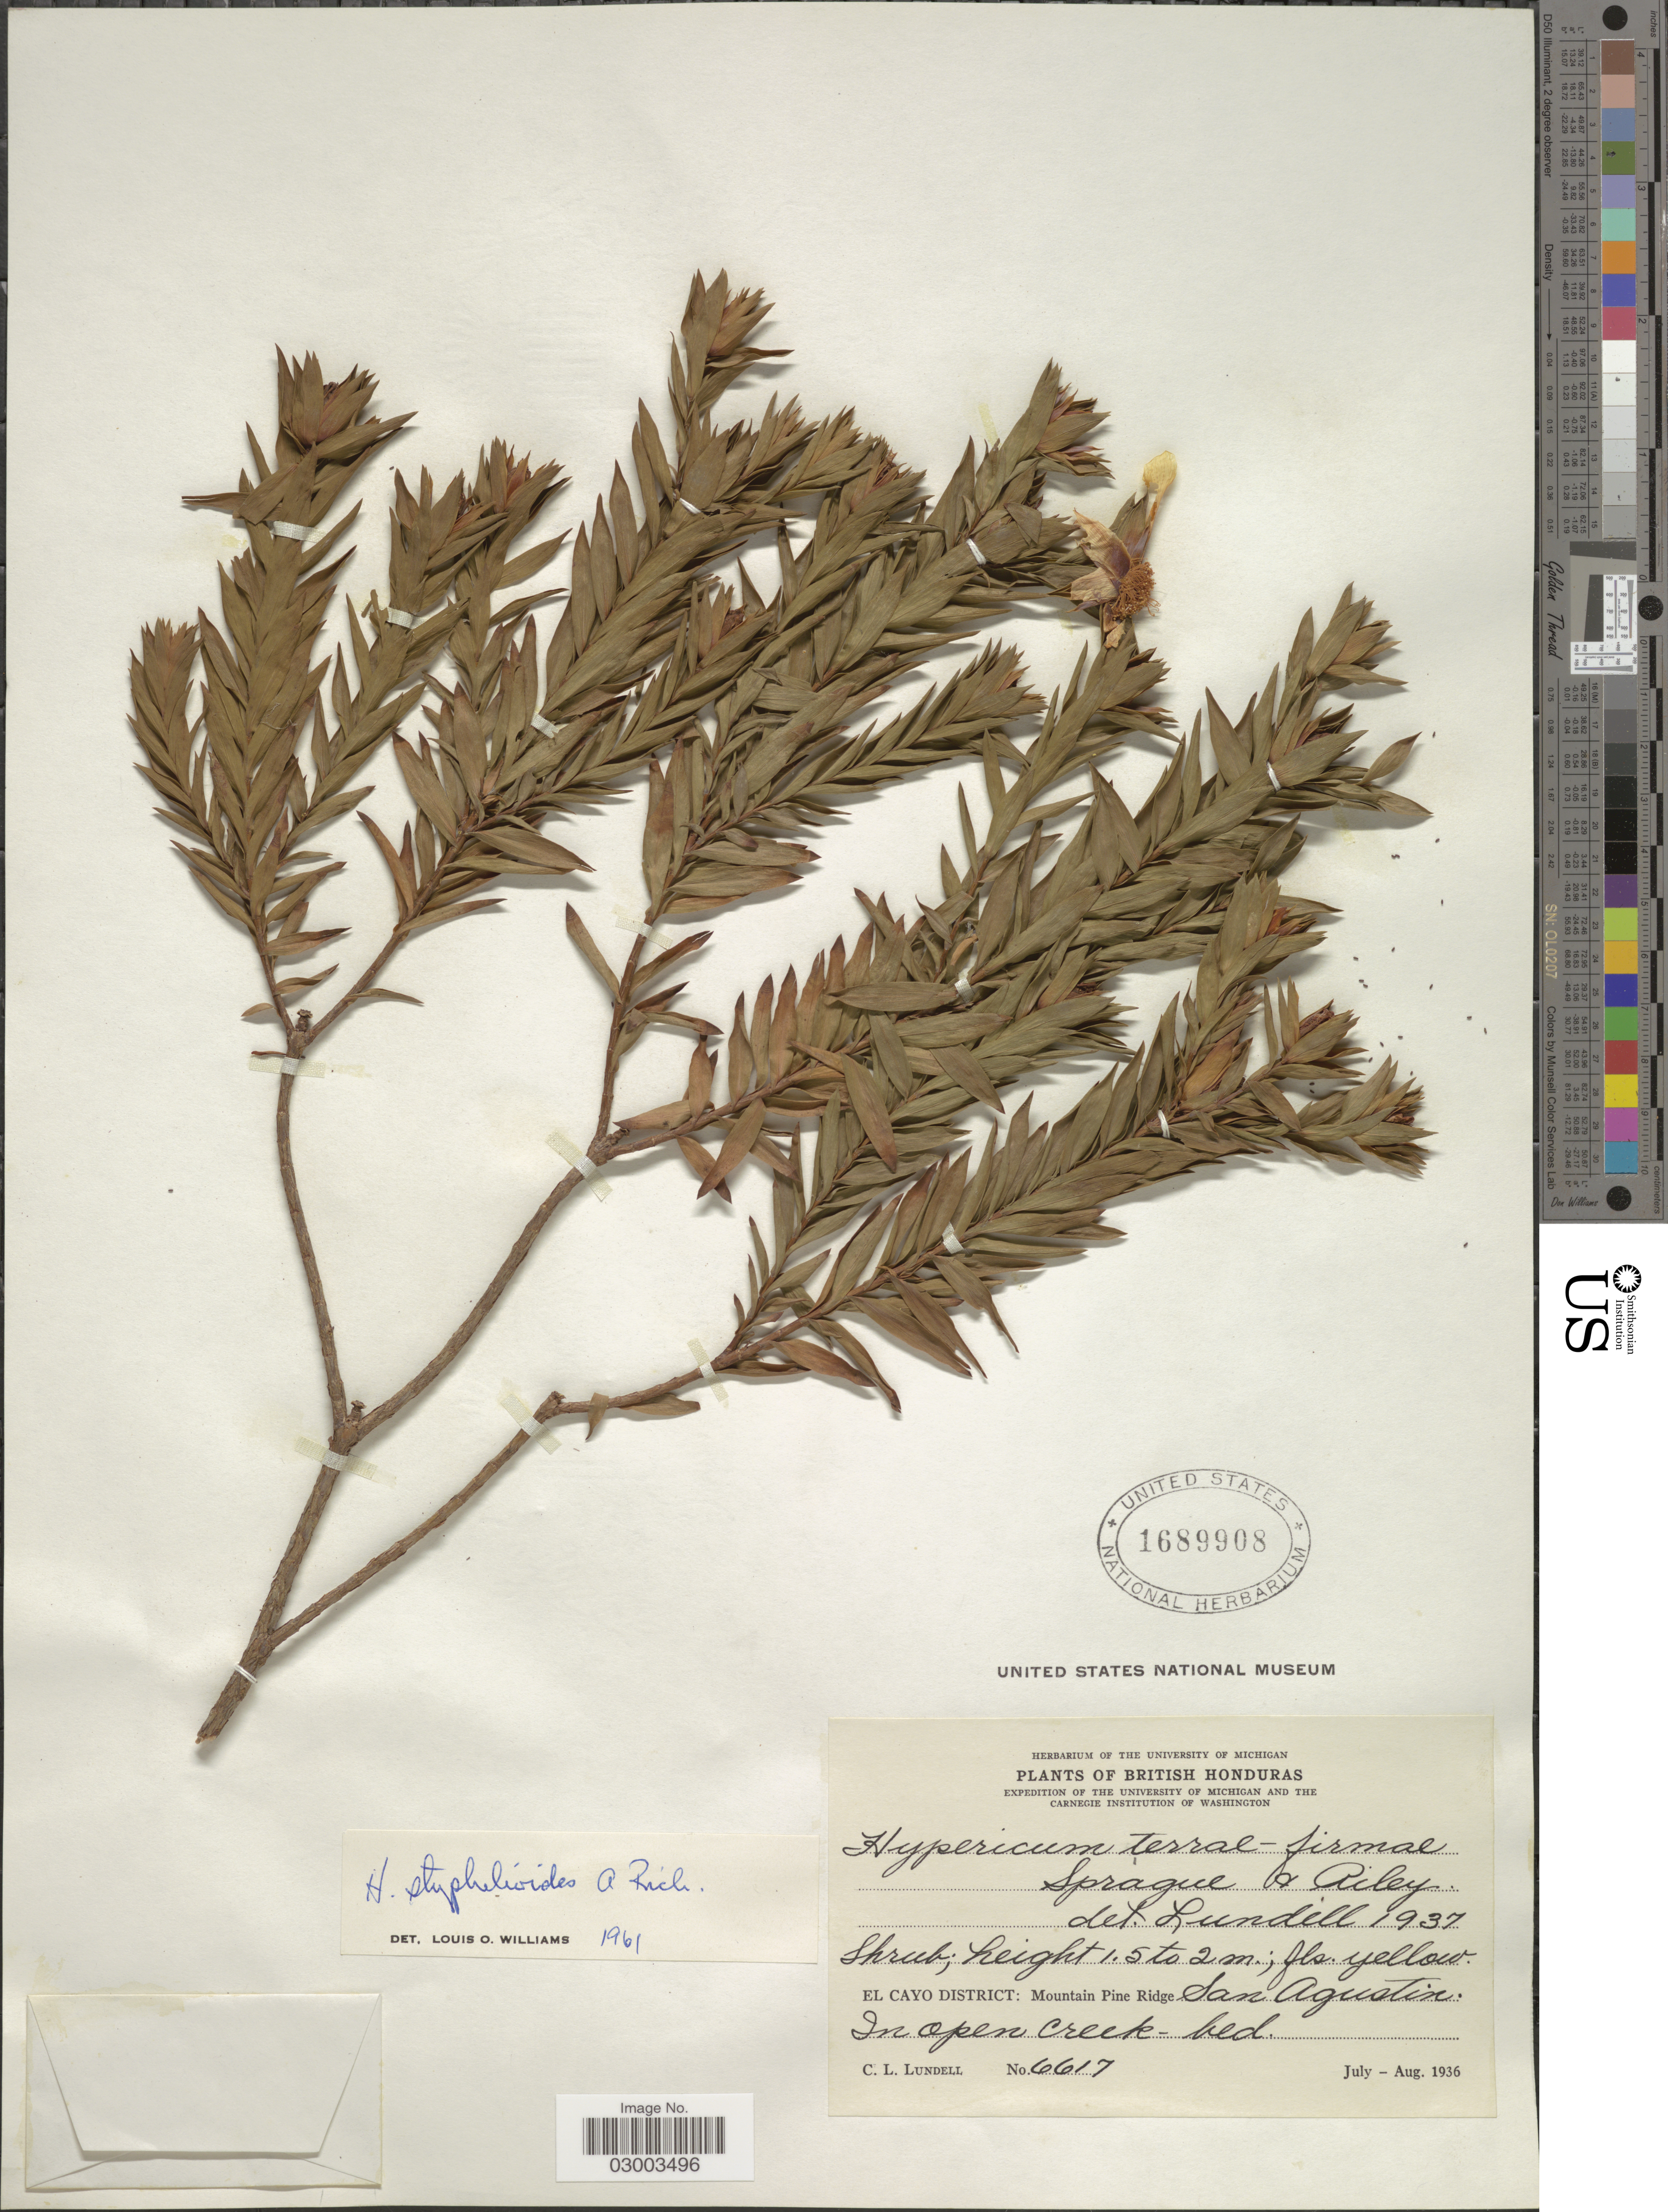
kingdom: Plantae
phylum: Tracheophyta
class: Magnoliopsida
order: Malpighiales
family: Hypericaceae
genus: Hypericum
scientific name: Hypericum terrae-firmae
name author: Sprague & Riley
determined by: Lundell, --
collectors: C. L. Lundell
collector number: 6617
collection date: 1936-07/1936-08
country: Belize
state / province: Cayo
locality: British Honduras. El Cayo District: Mountain Pine Ridge San Agustin. In open creek-bed.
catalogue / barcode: US 1689908